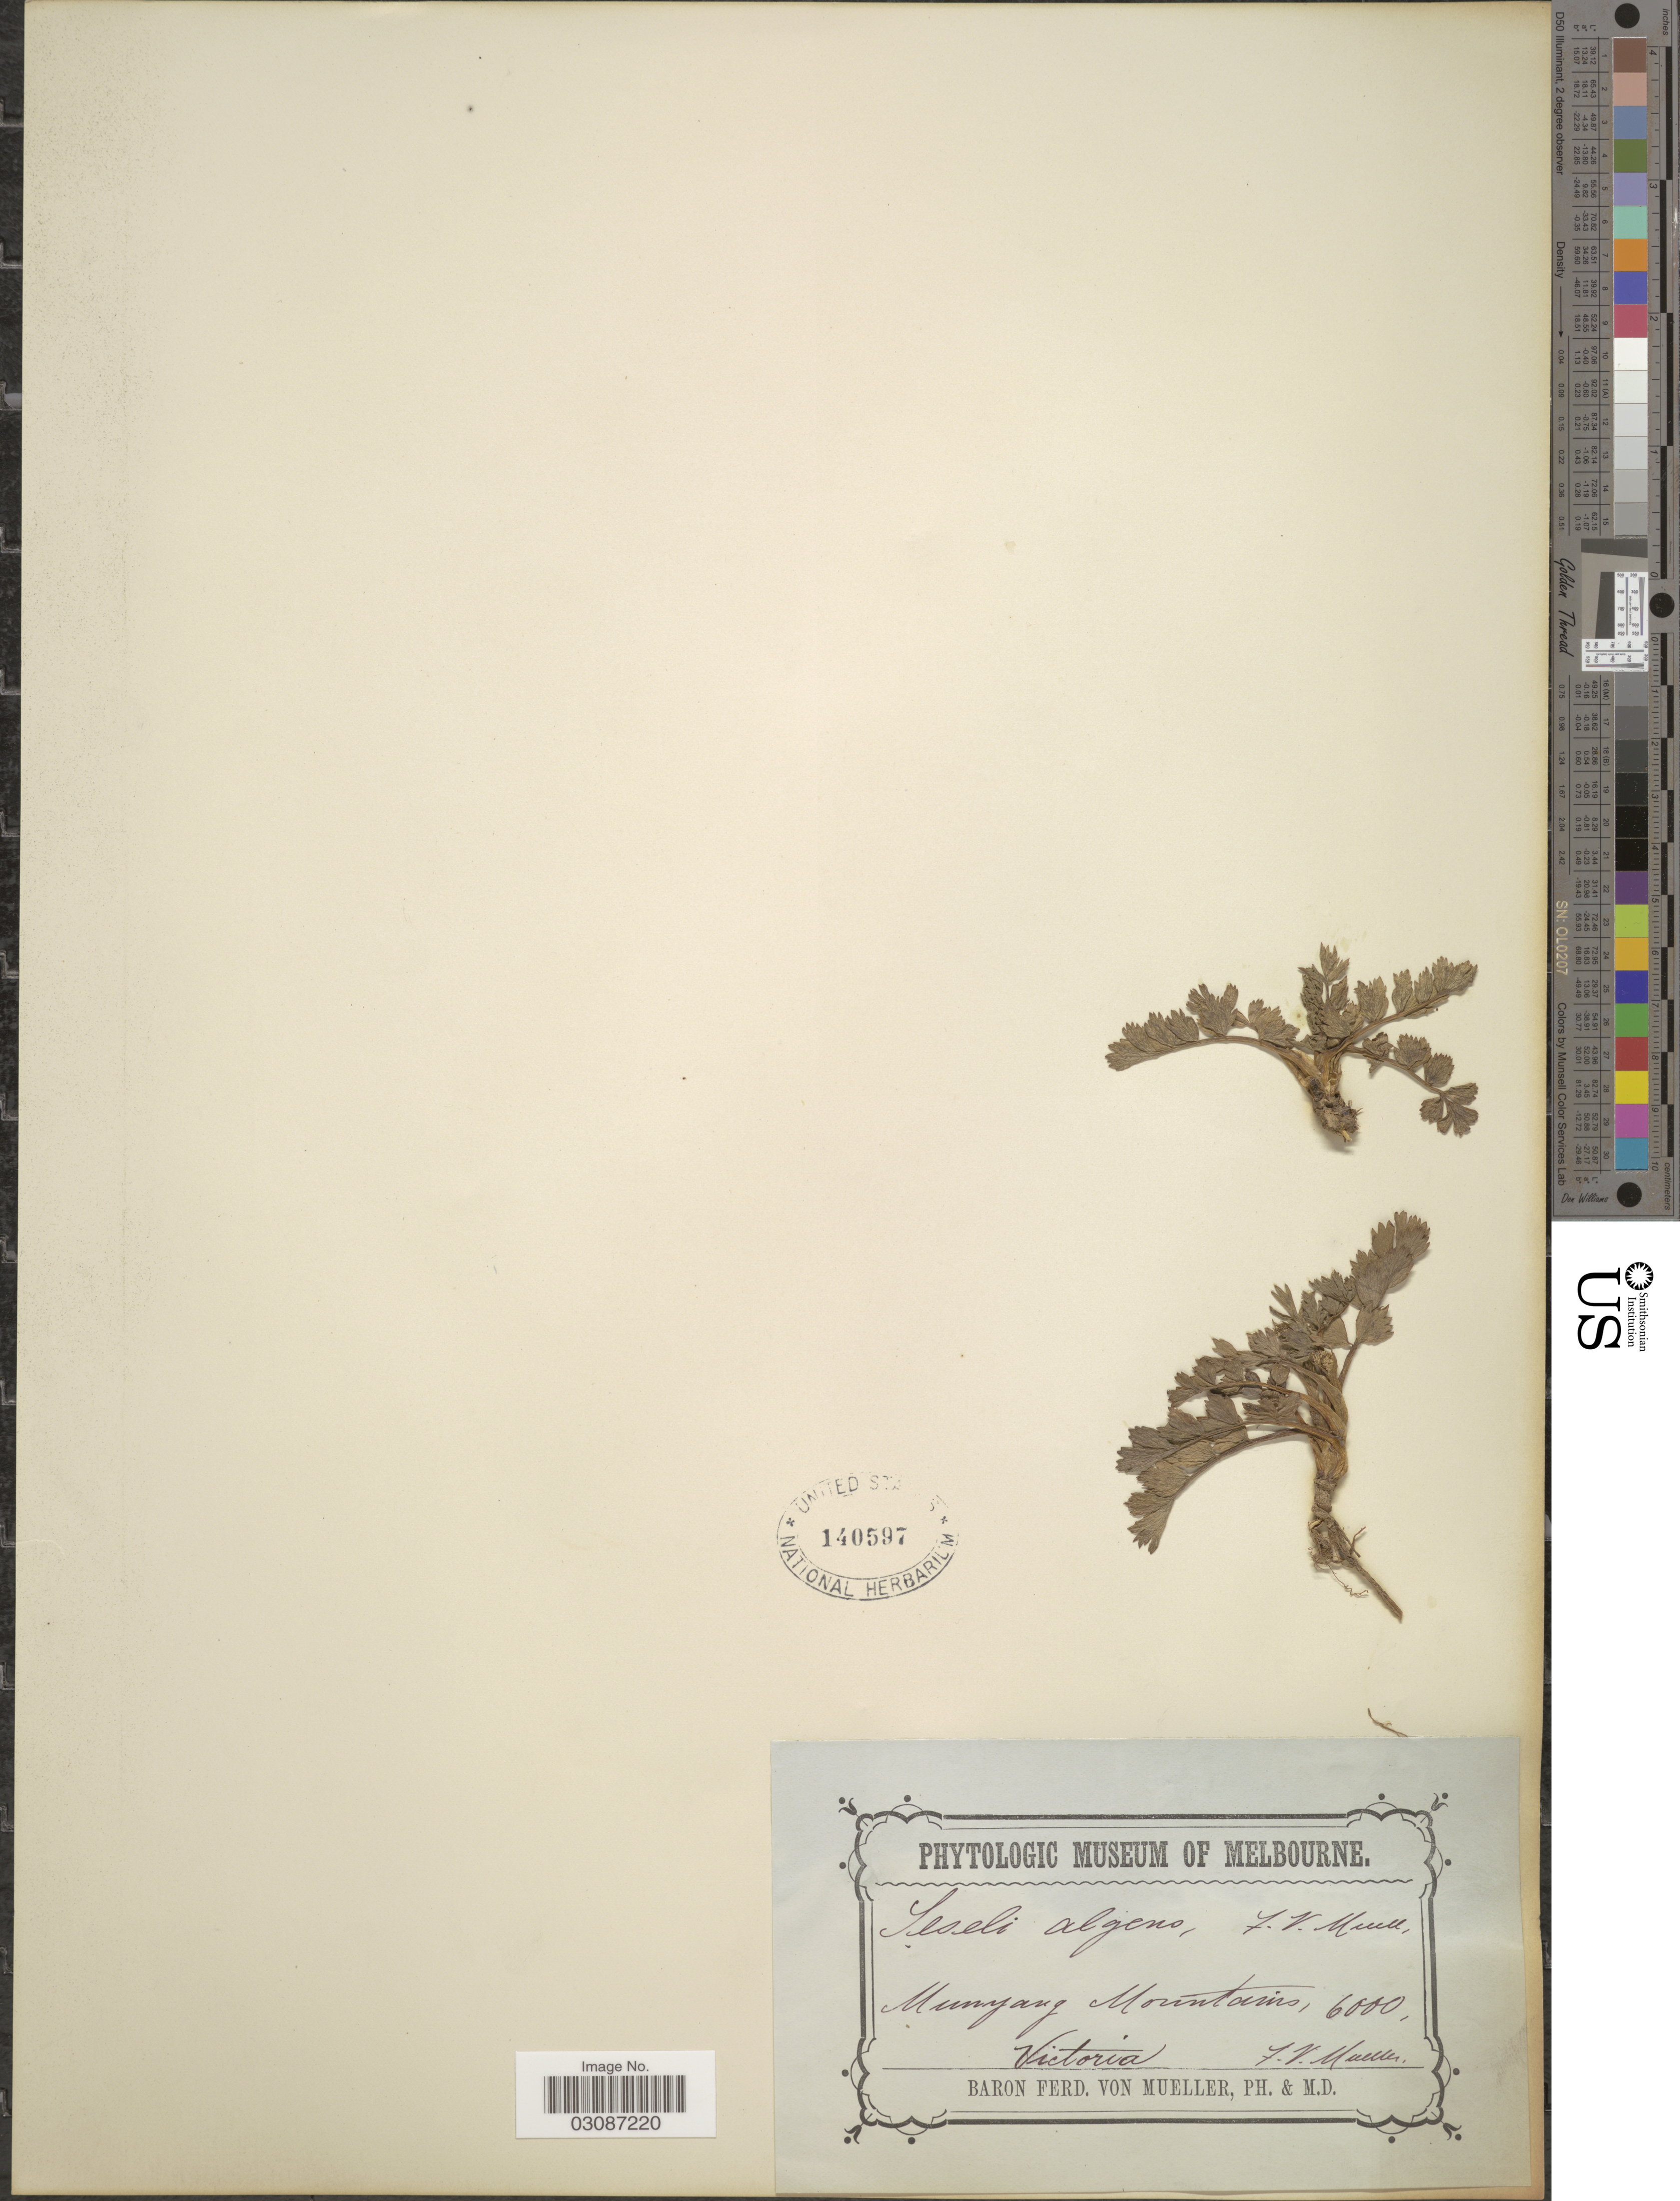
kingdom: Plantae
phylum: Tracheophyta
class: Magnoliopsida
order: Apiales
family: Apiaceae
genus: Seseli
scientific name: Seseli algens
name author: F. Muell.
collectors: F. von Mueller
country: Australia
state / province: Victoria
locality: Munyang Mountains. Victoria.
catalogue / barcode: US 140597